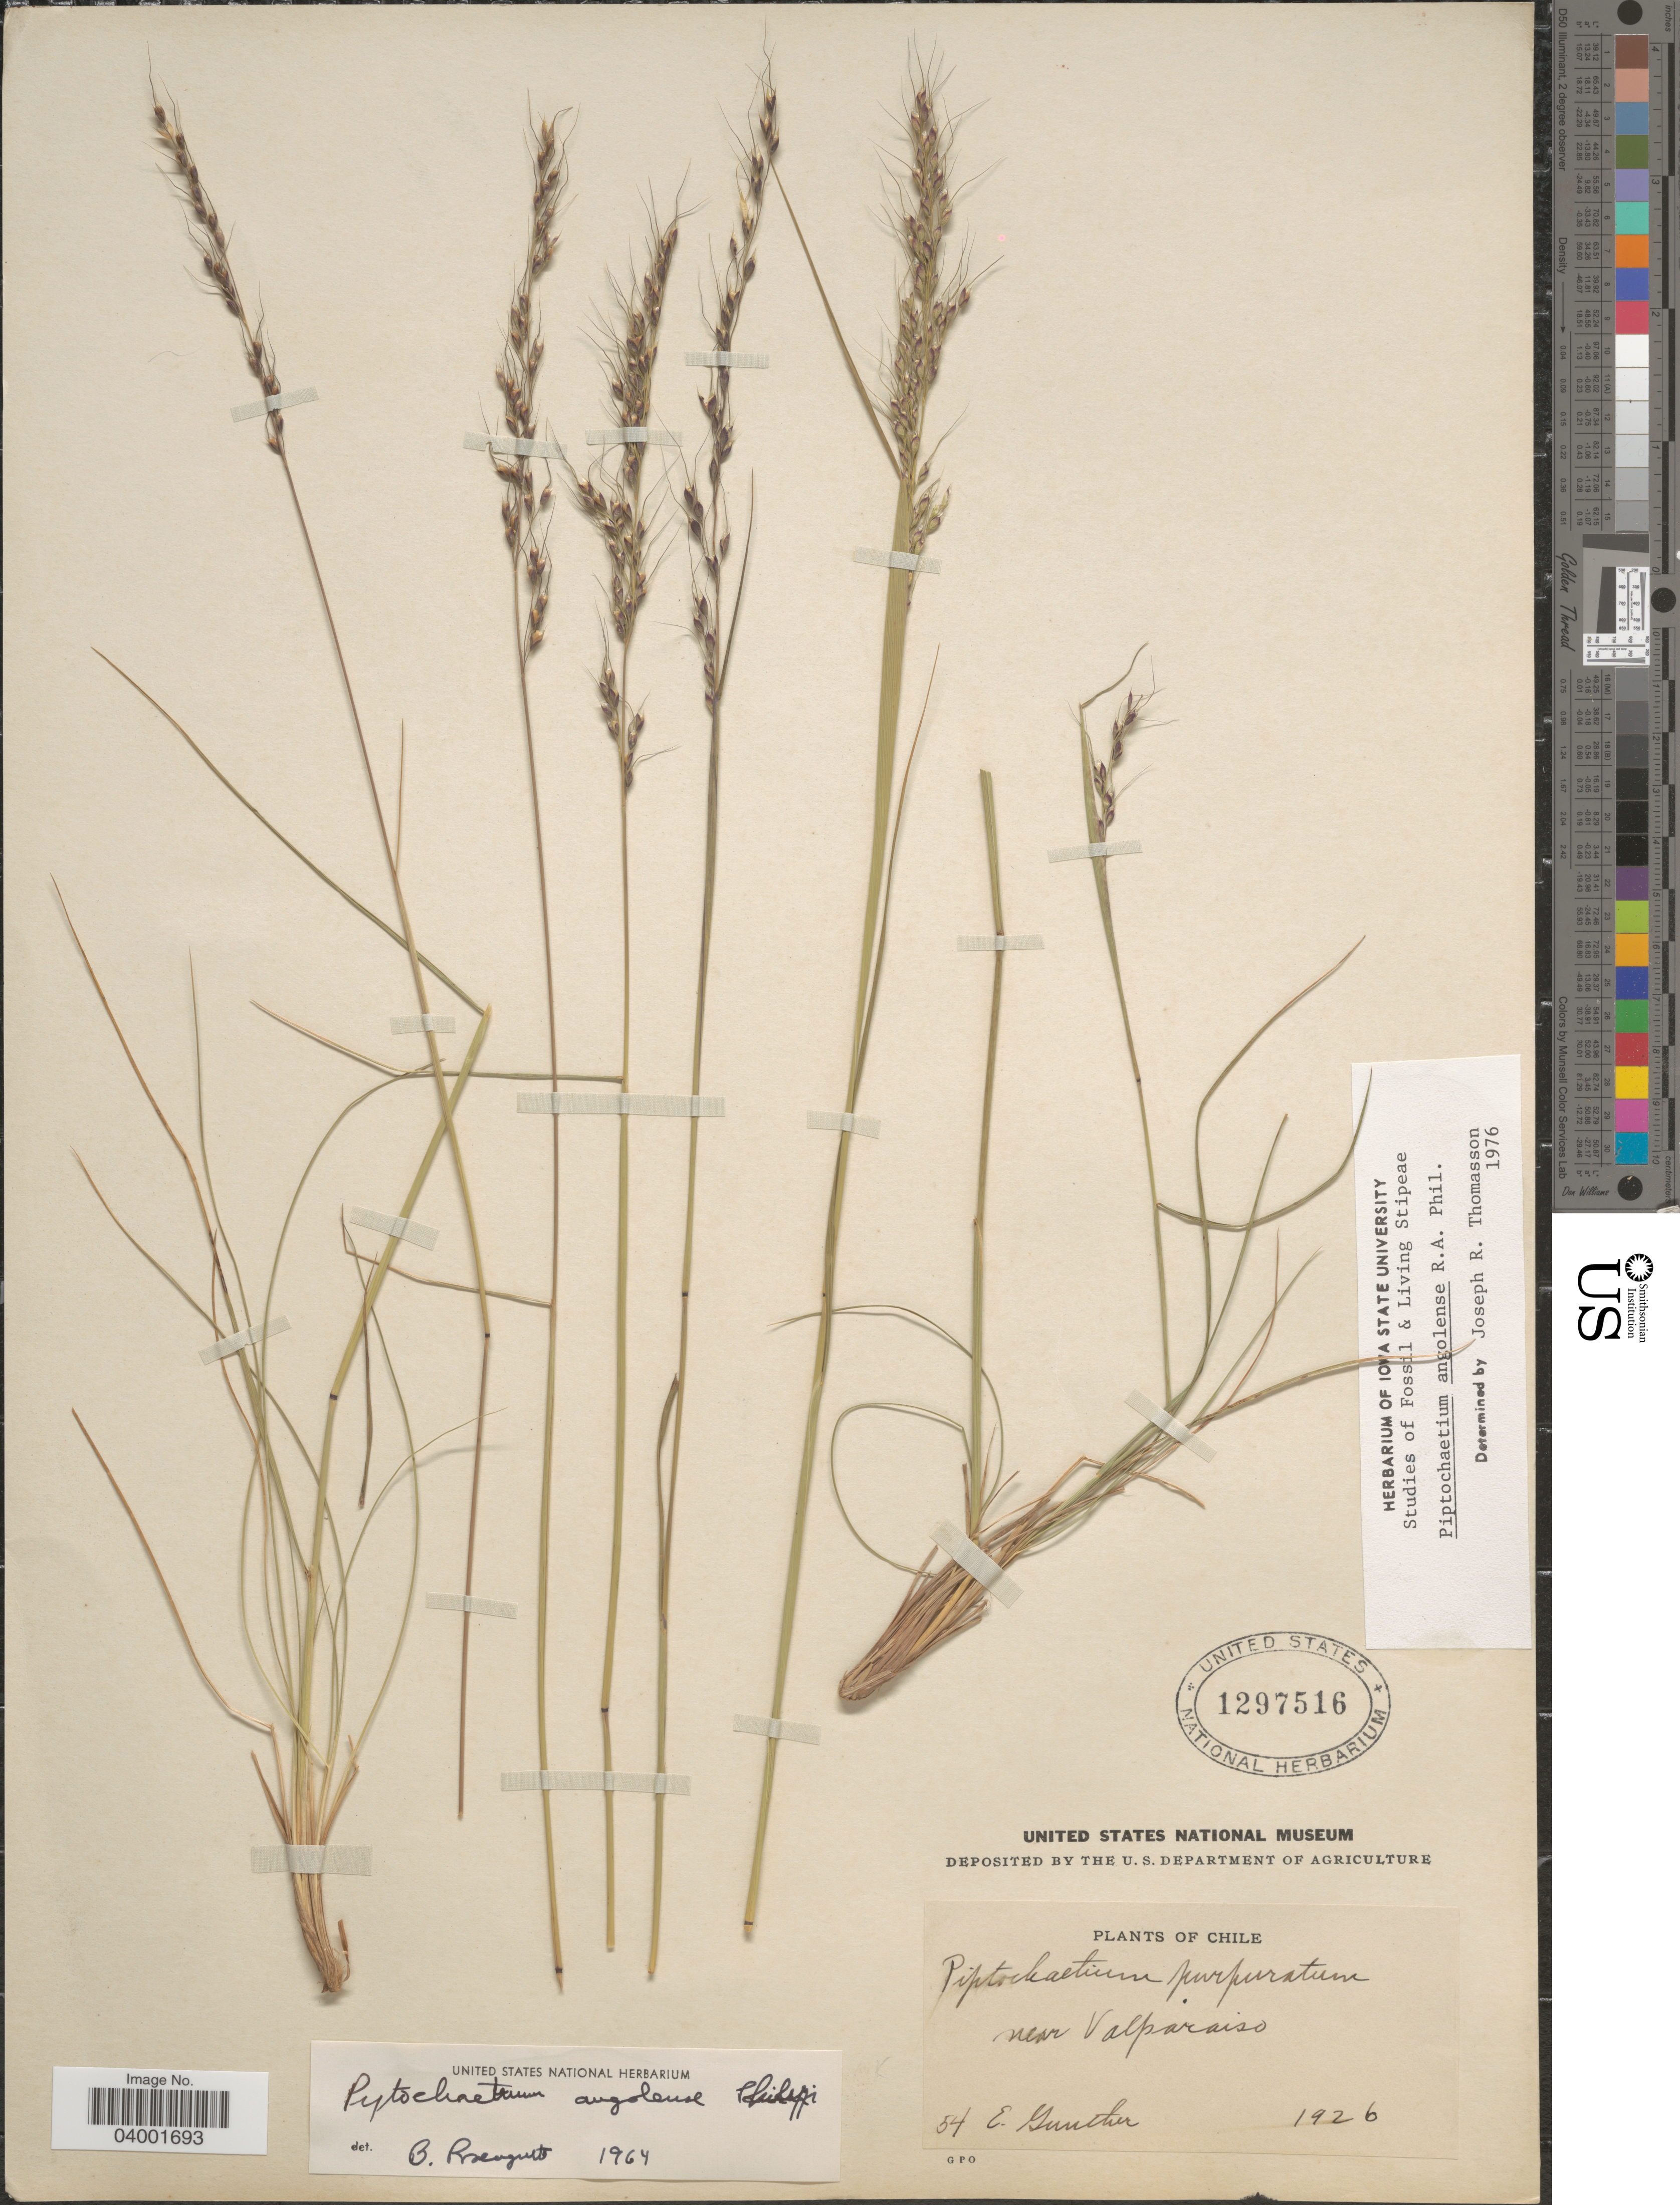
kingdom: Plantae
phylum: Tracheophyta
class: Liliopsida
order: Poales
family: Poaceae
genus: Piptochaetium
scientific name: Piptochaetium alpinum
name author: L.B. Sm.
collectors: E. Gunther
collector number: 54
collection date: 1926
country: Chile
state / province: Valparaíso (V)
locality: Near Valparaiso.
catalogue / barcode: US 1297516